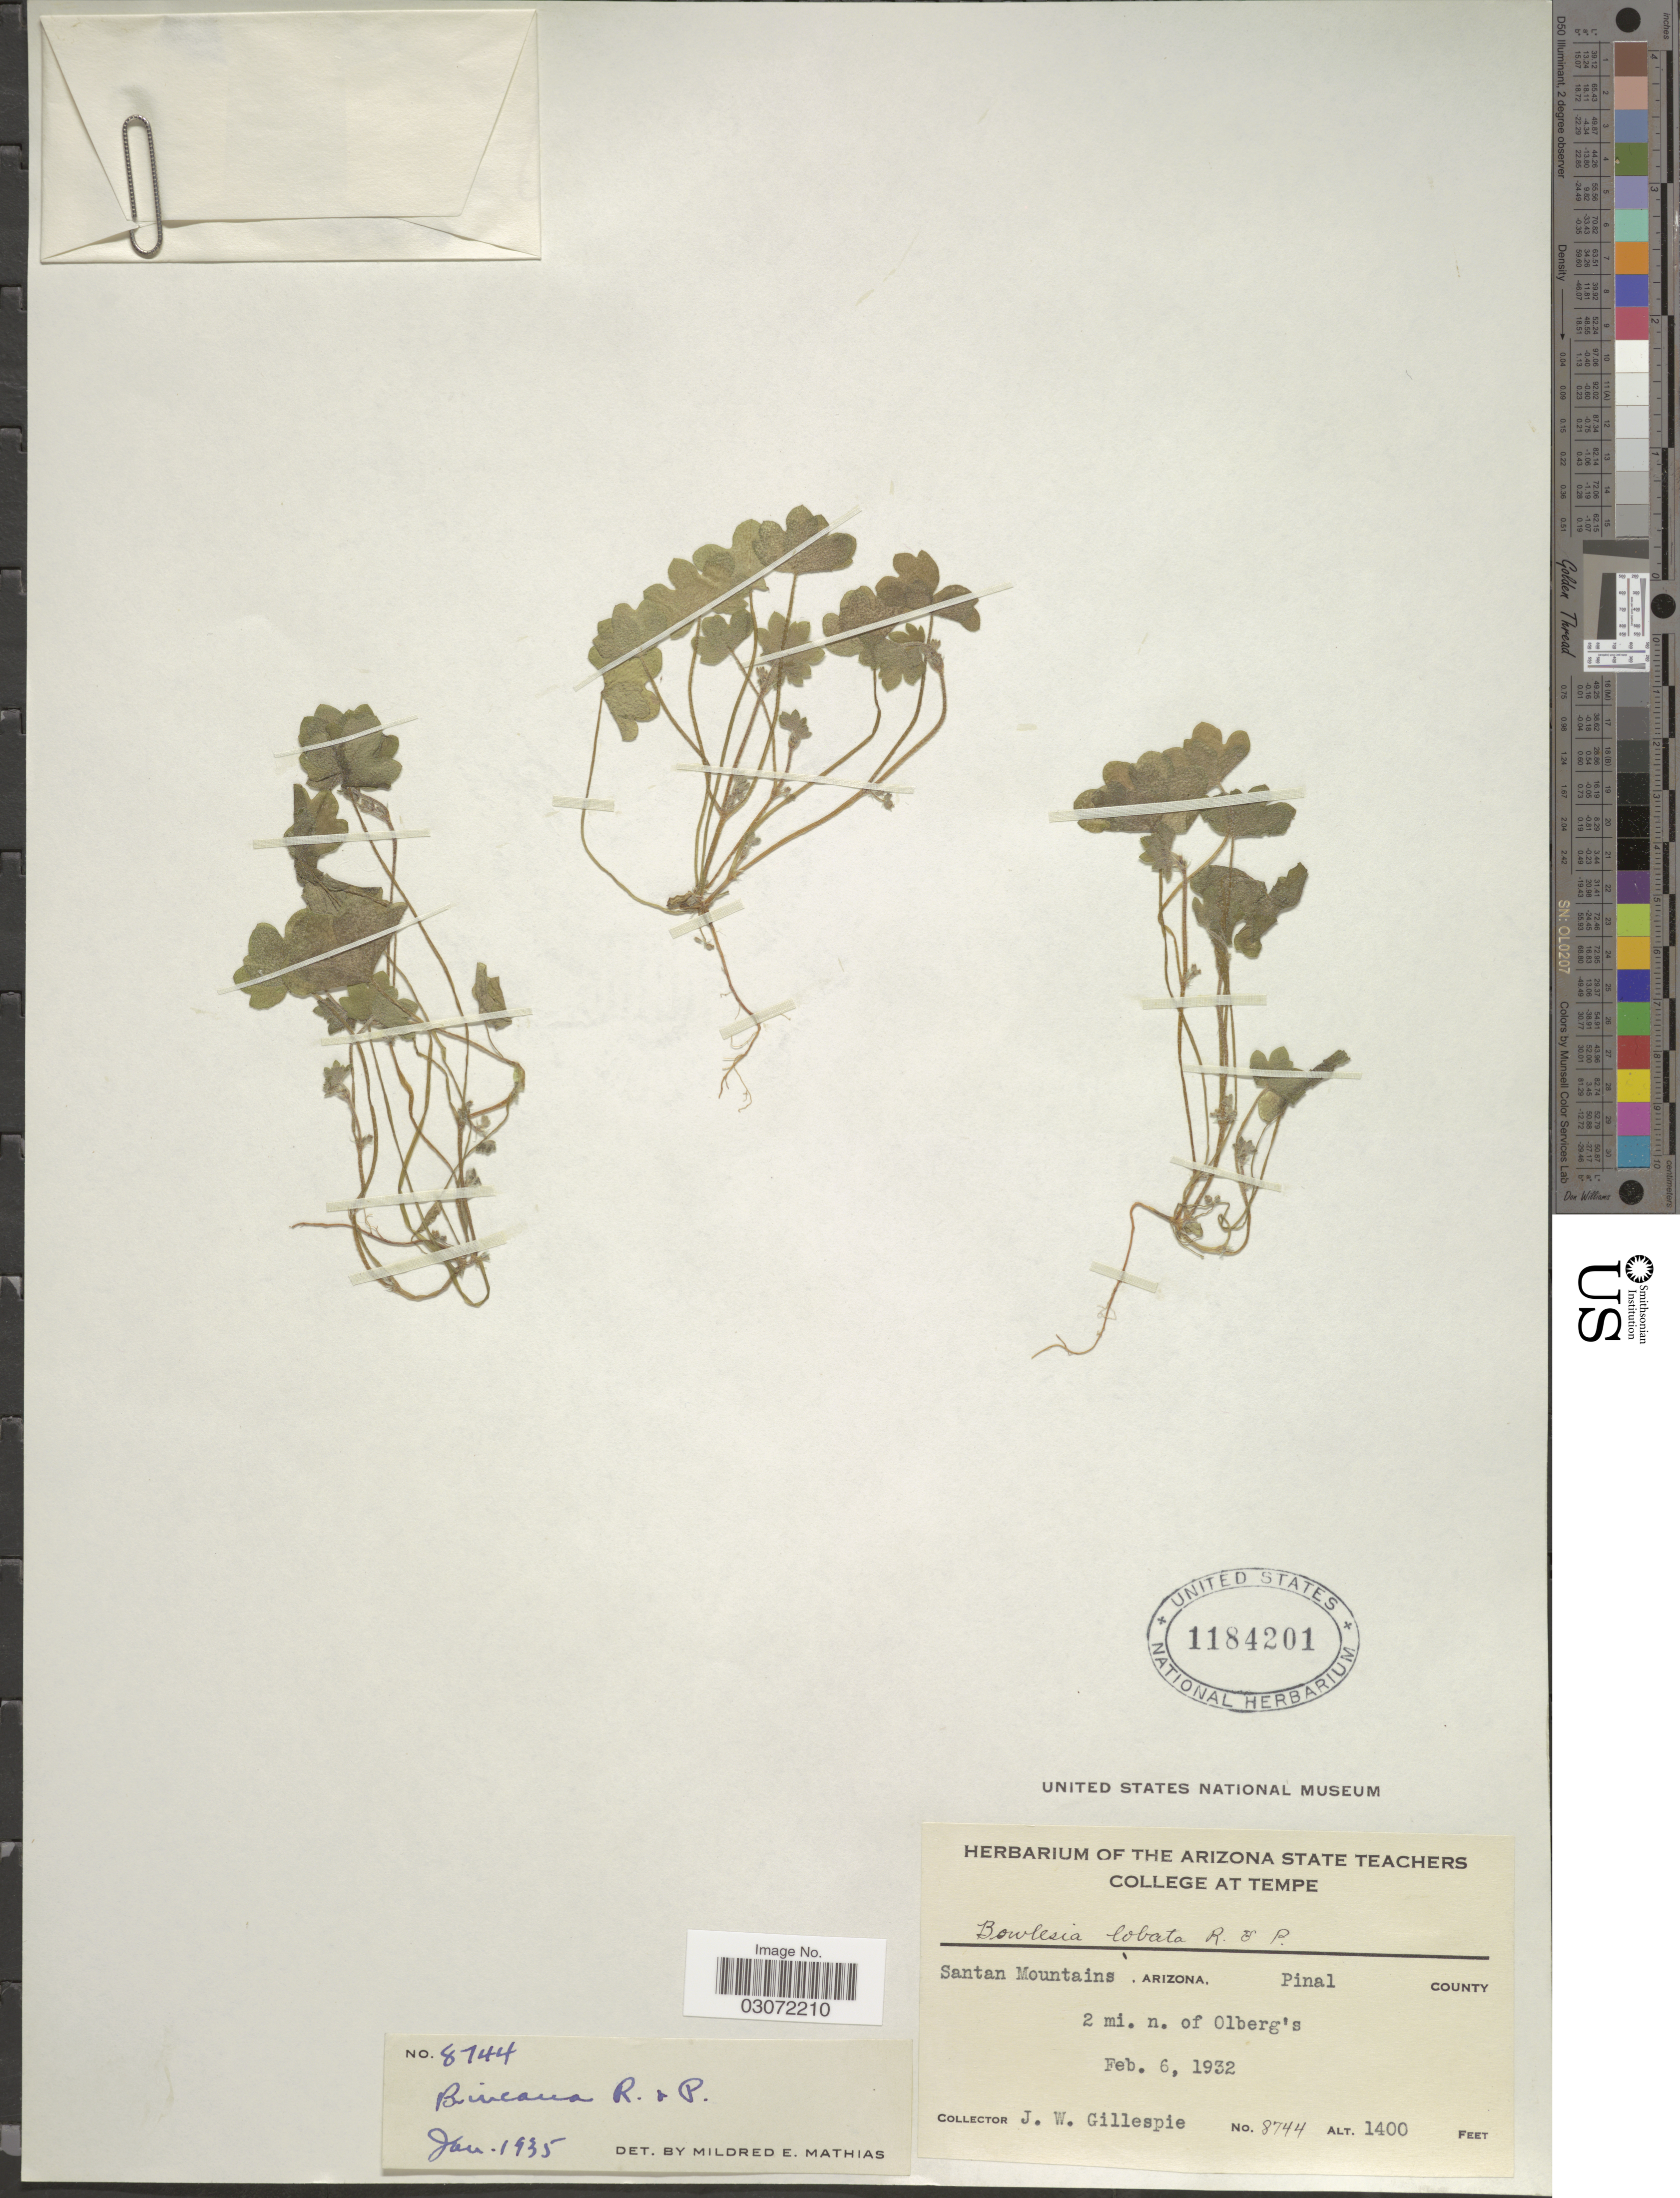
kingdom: Plantae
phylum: Tracheophyta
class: Magnoliopsida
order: Apiales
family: Apiaceae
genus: Bowlesia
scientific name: Bowlesia incana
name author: Ruiz & Pav.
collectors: J. W. Gillespie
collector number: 8744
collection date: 1932-02-06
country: United States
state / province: Arizona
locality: Santan Mountains, Pinal County. 2 mi. n. of Olberg's.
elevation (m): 427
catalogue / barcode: US 1184201